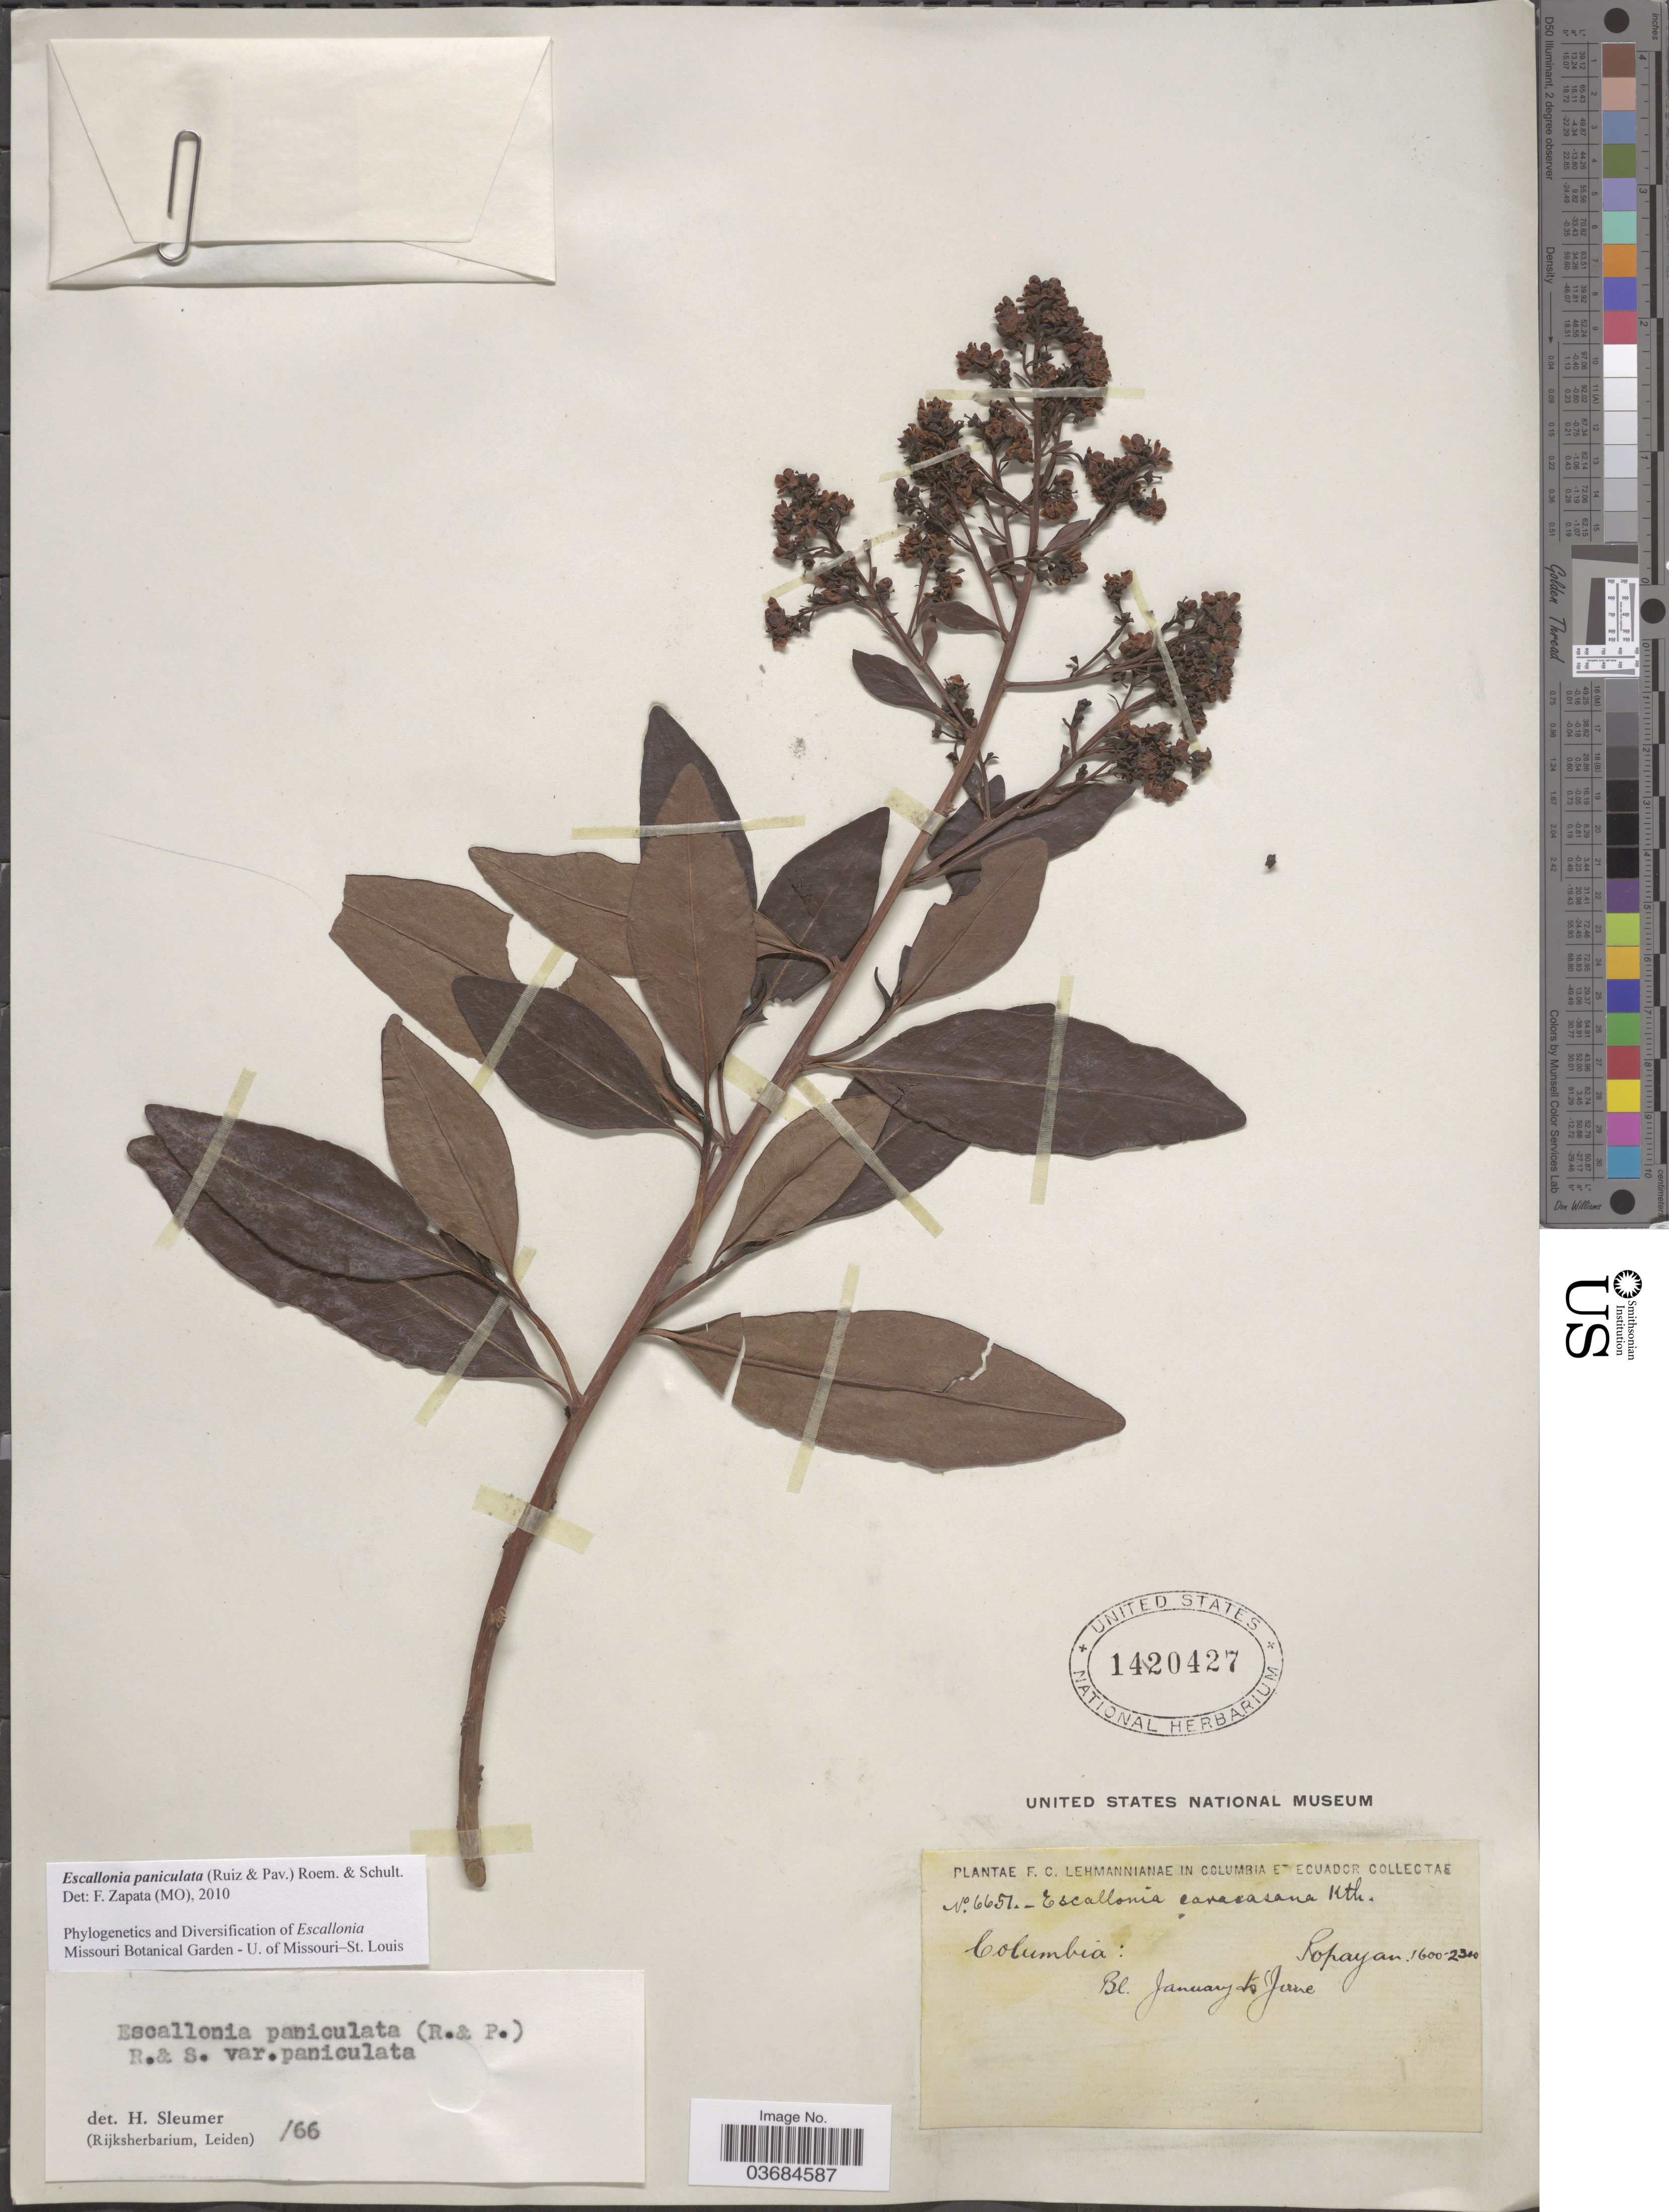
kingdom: Plantae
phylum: Tracheophyta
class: Magnoliopsida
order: Escalloniales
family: Escalloniaceae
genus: Escallonia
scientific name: Escallonia paniculata var. paniculata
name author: (Ruiz & Pav.) Roem. & Schult.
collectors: F. C. Lehmann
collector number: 6651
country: Colombia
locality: Columbia: Popayan.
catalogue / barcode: US 1420427